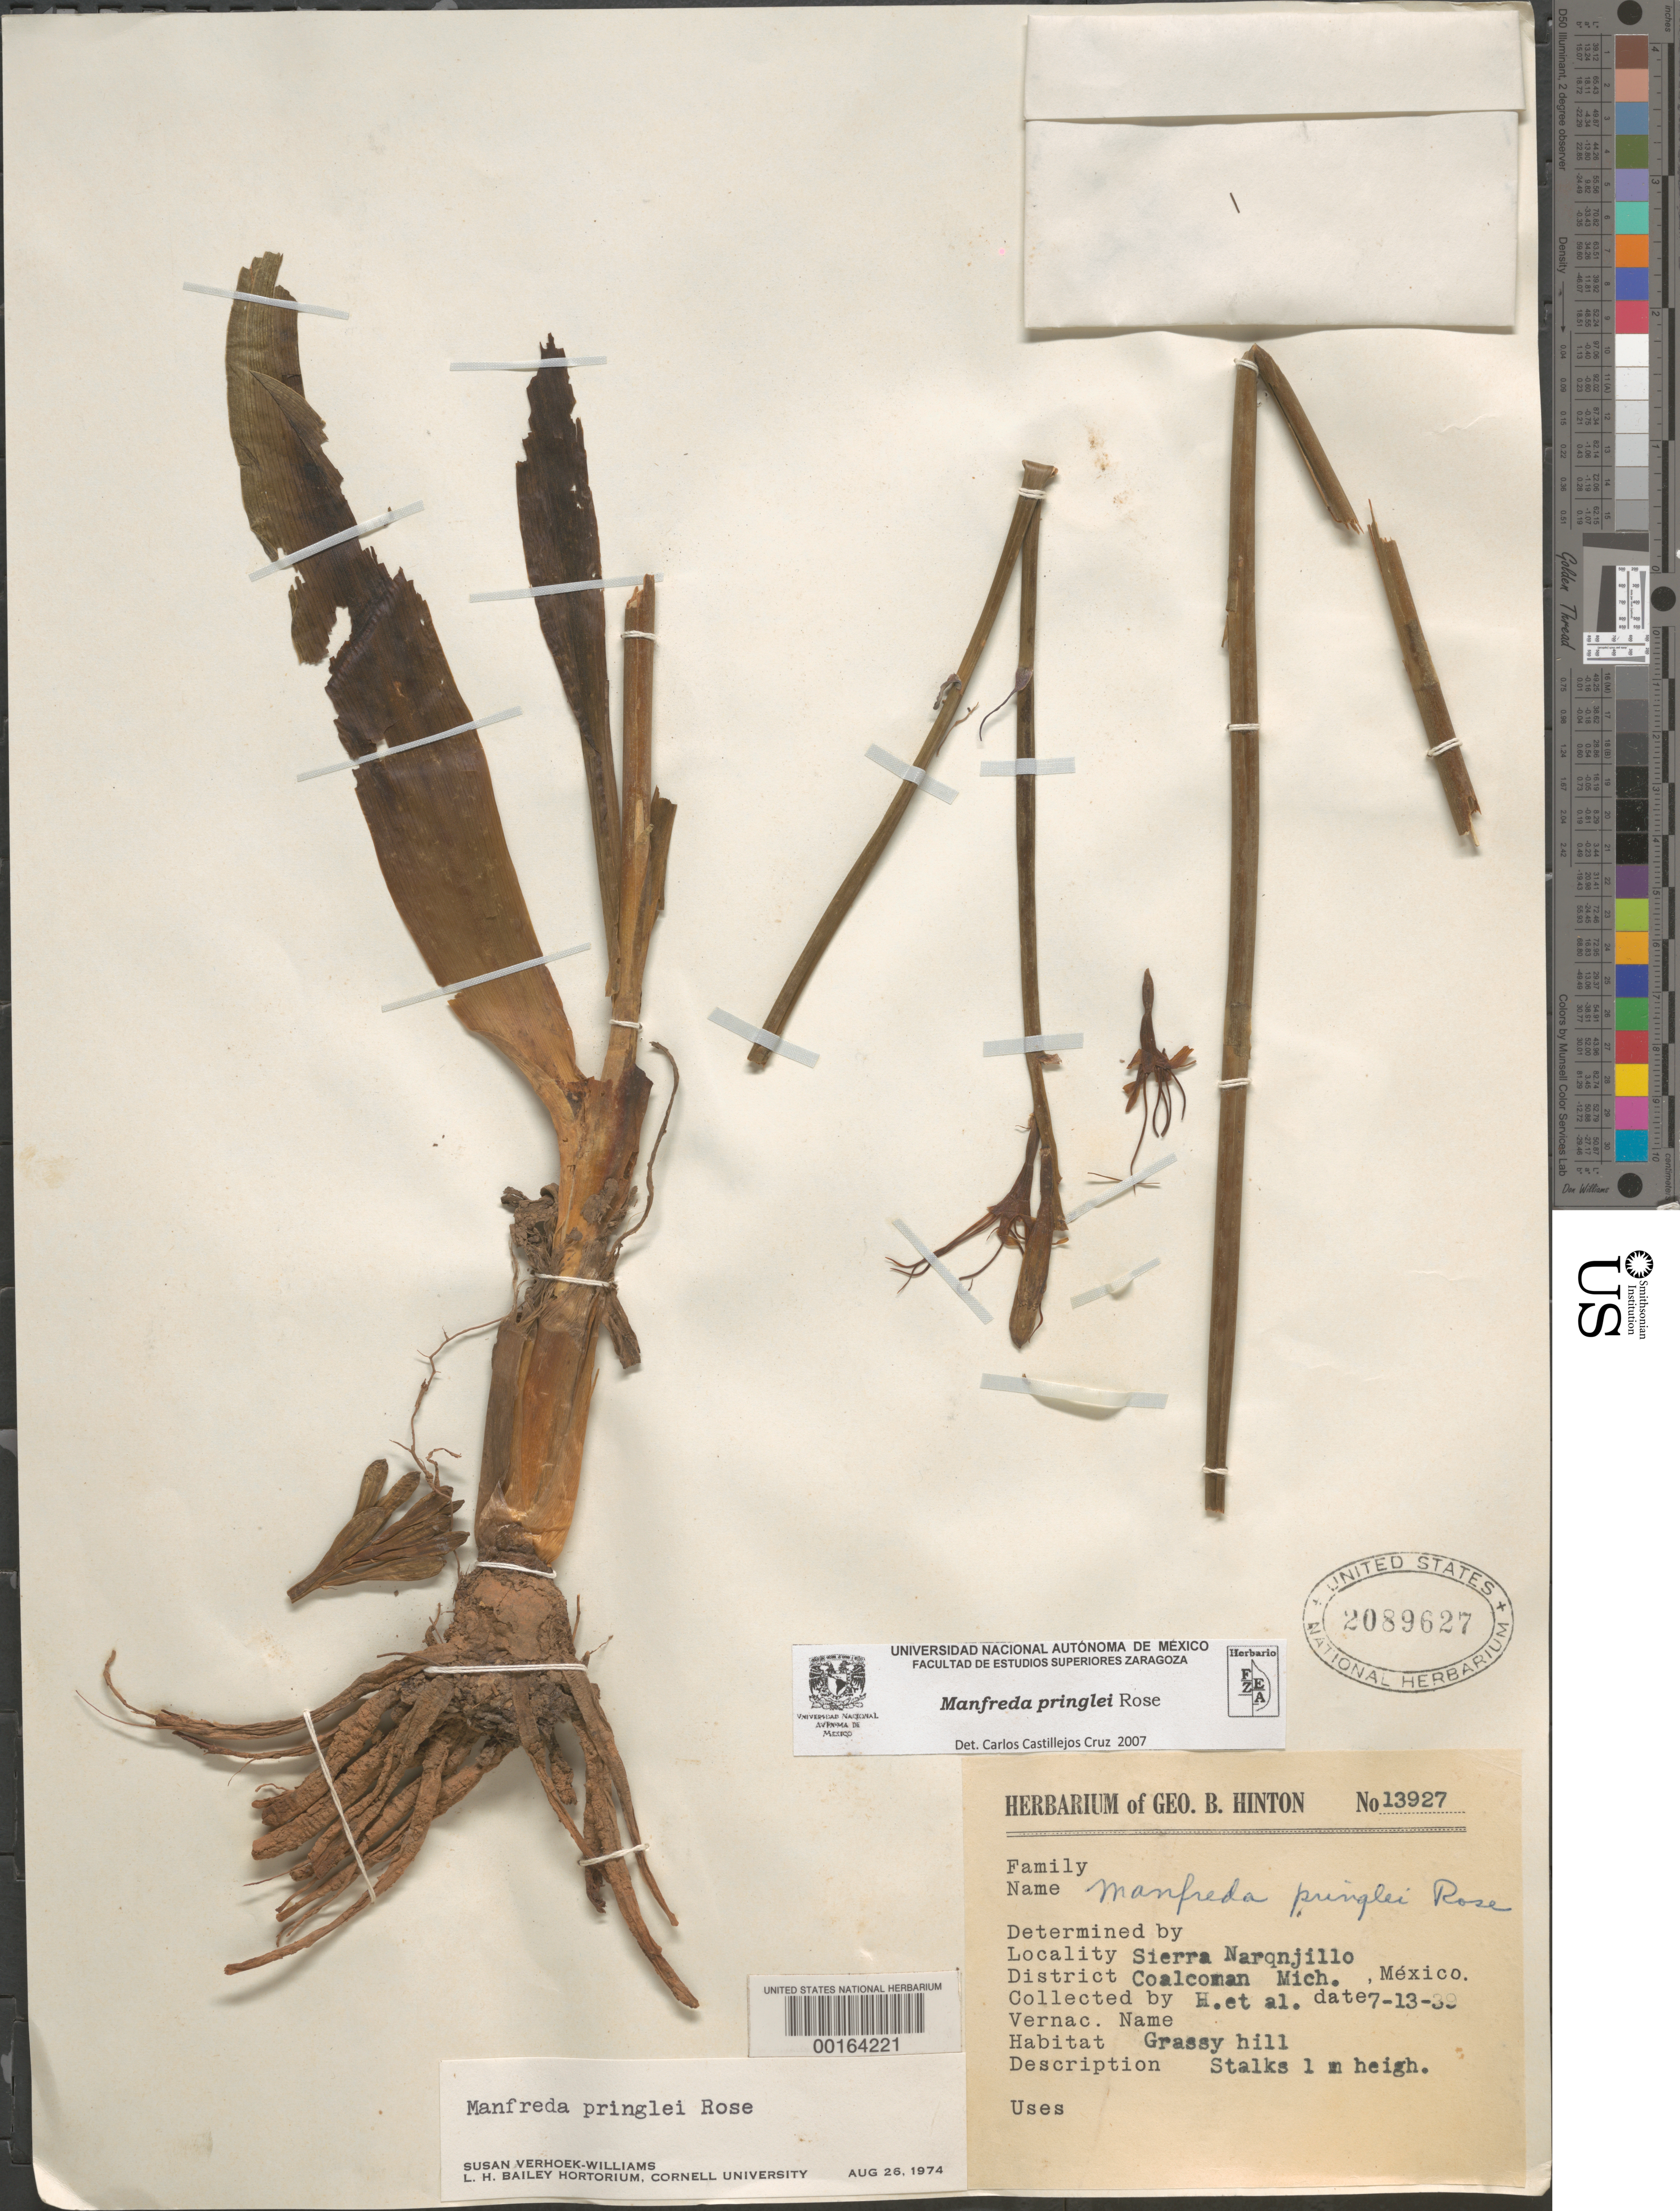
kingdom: Plantae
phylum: Tracheophyta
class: Liliopsida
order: Asparagales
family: Asparagaceae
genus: Manfreda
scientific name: Manfreda pringlei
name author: Rose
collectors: G. B. Hinton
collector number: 13927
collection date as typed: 13 Jul 1939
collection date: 1939-07-13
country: Mexico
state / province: Michoacán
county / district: Coalcomán De Vazquez Pallares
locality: Coalcomán Mun. (?), Sierra Naranjillo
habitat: Grassy hill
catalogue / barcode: US 2089627